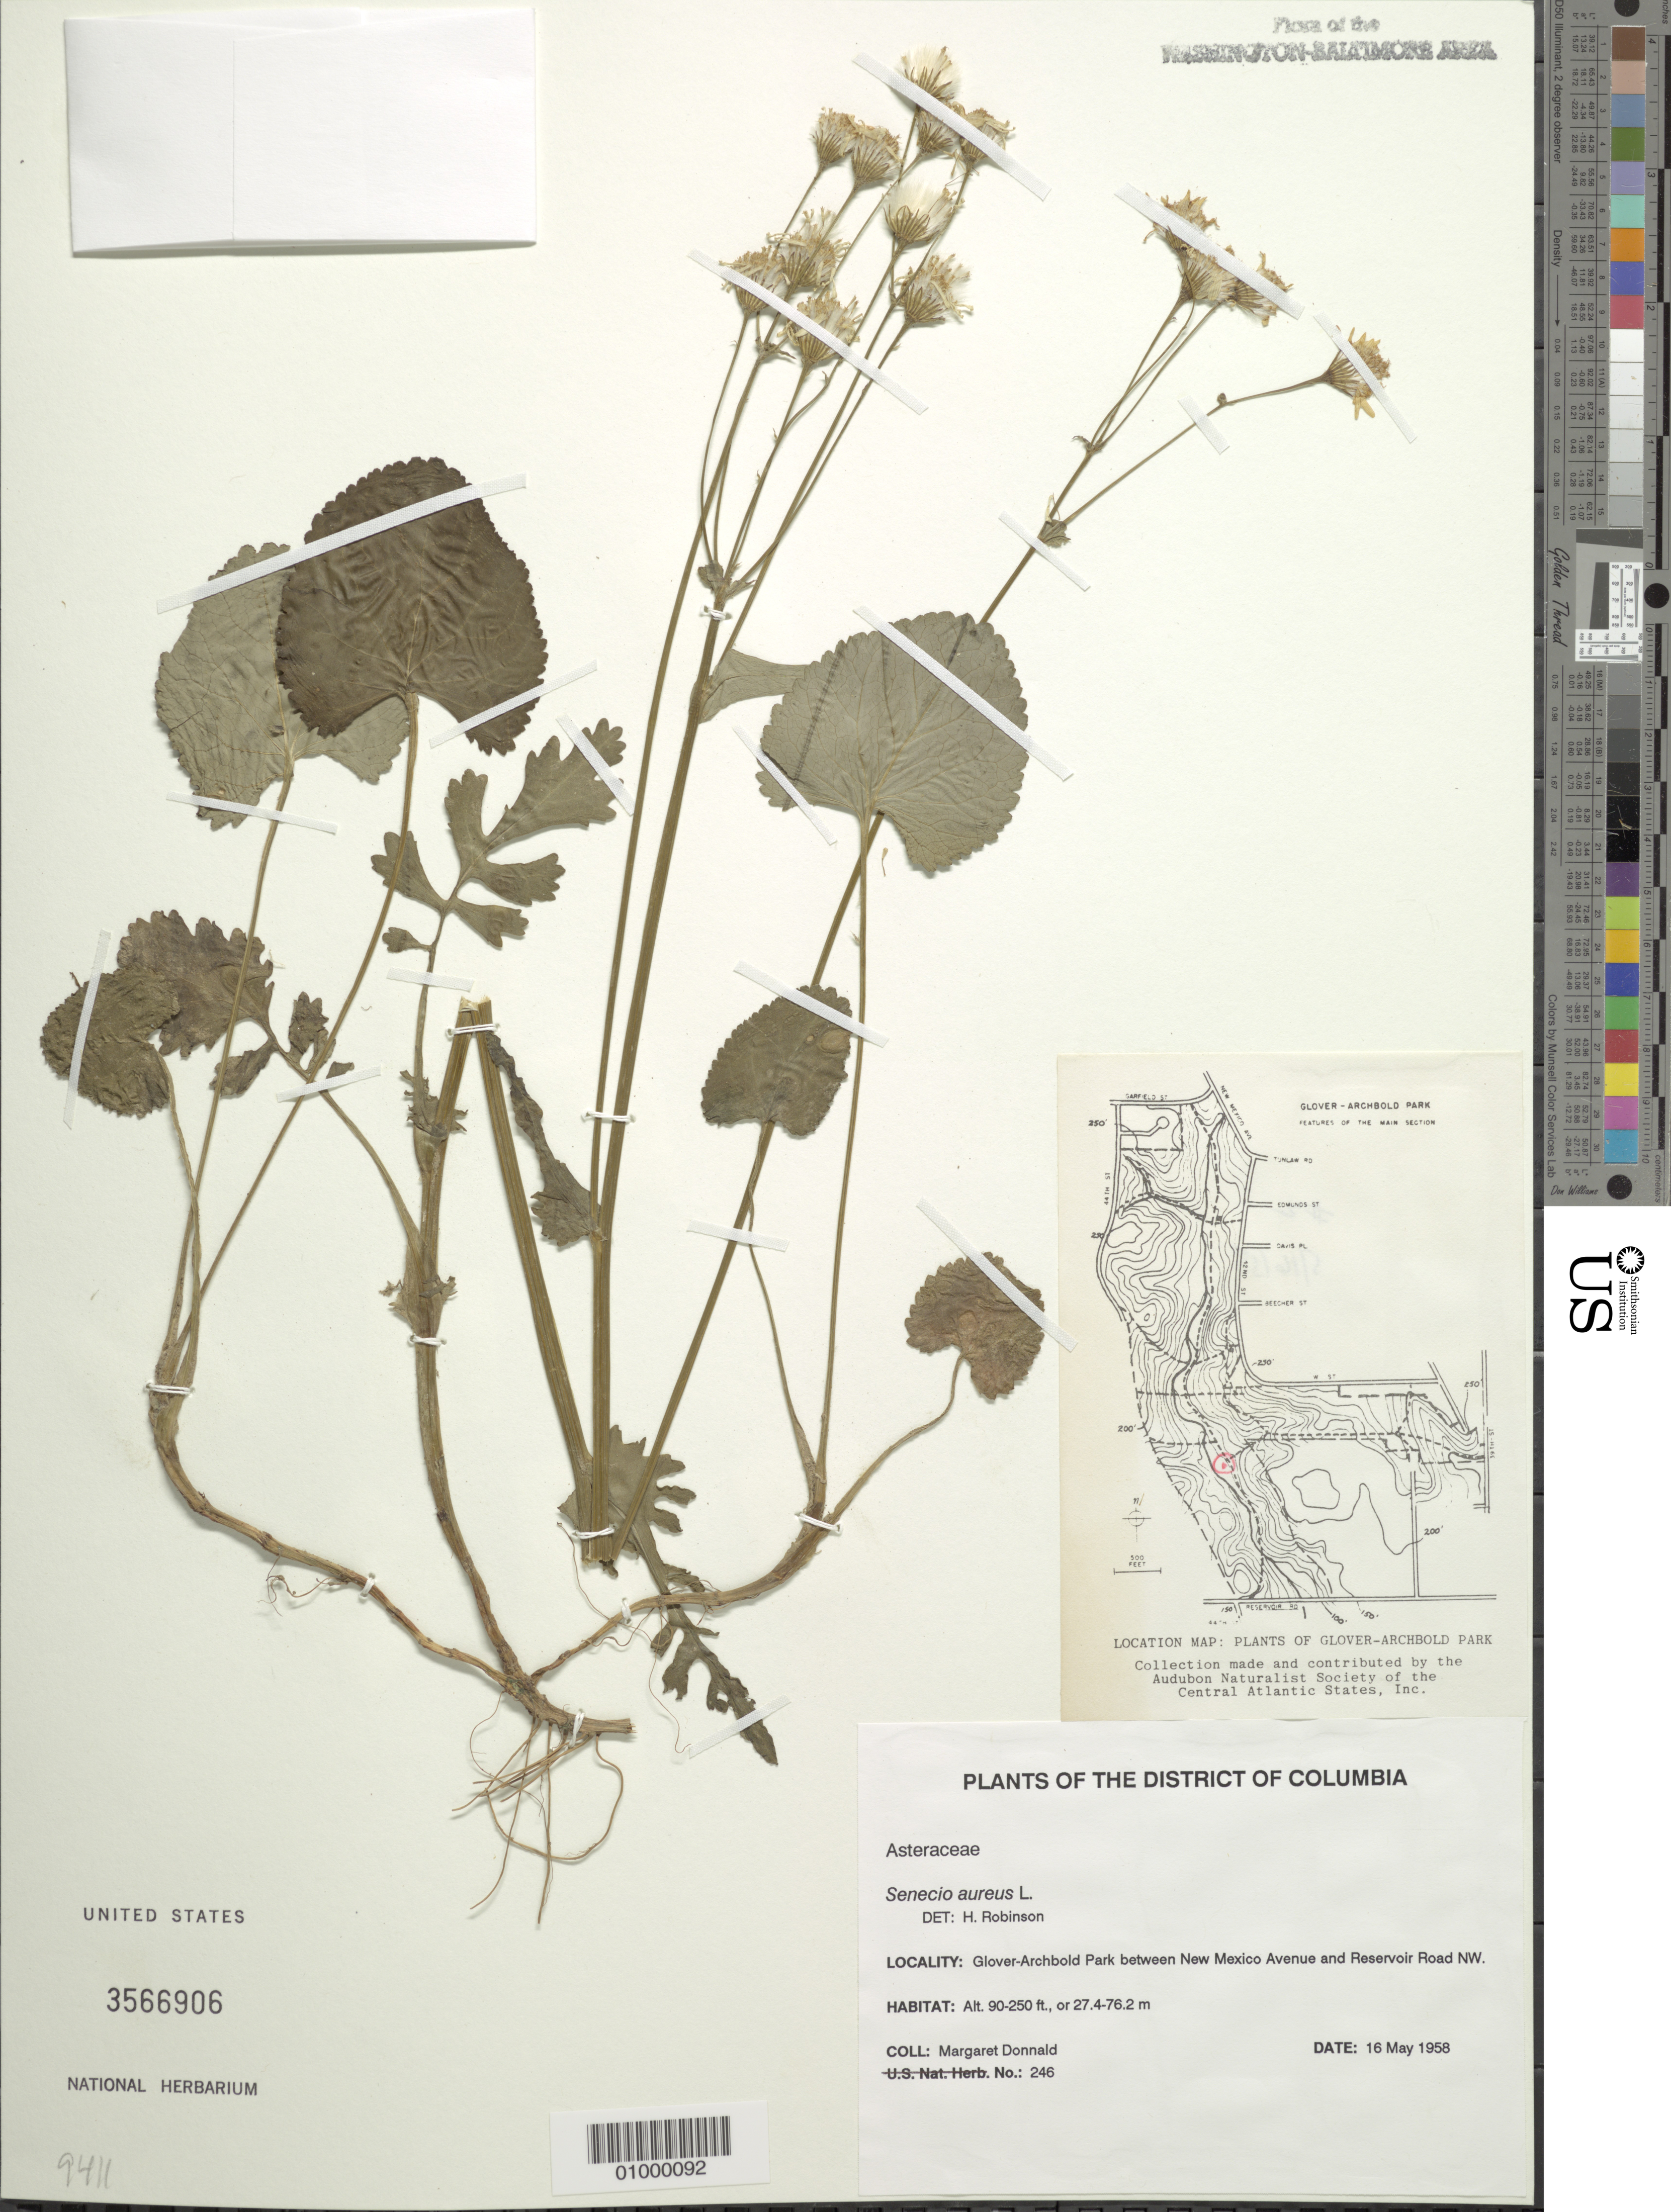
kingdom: Plantae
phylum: Tracheophyta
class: Magnoliopsida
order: Asterales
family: Asteraceae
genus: Packera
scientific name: Packera aurea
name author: (L.) Á. Löve & D. Löve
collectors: M. Donnald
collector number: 246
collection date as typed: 16 May 1958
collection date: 1958-05-16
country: United States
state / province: District of Columbia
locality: Glover-Archbold Park between New Mexico Avenue and Reservoir Road NW.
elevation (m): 27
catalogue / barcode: US 3566906